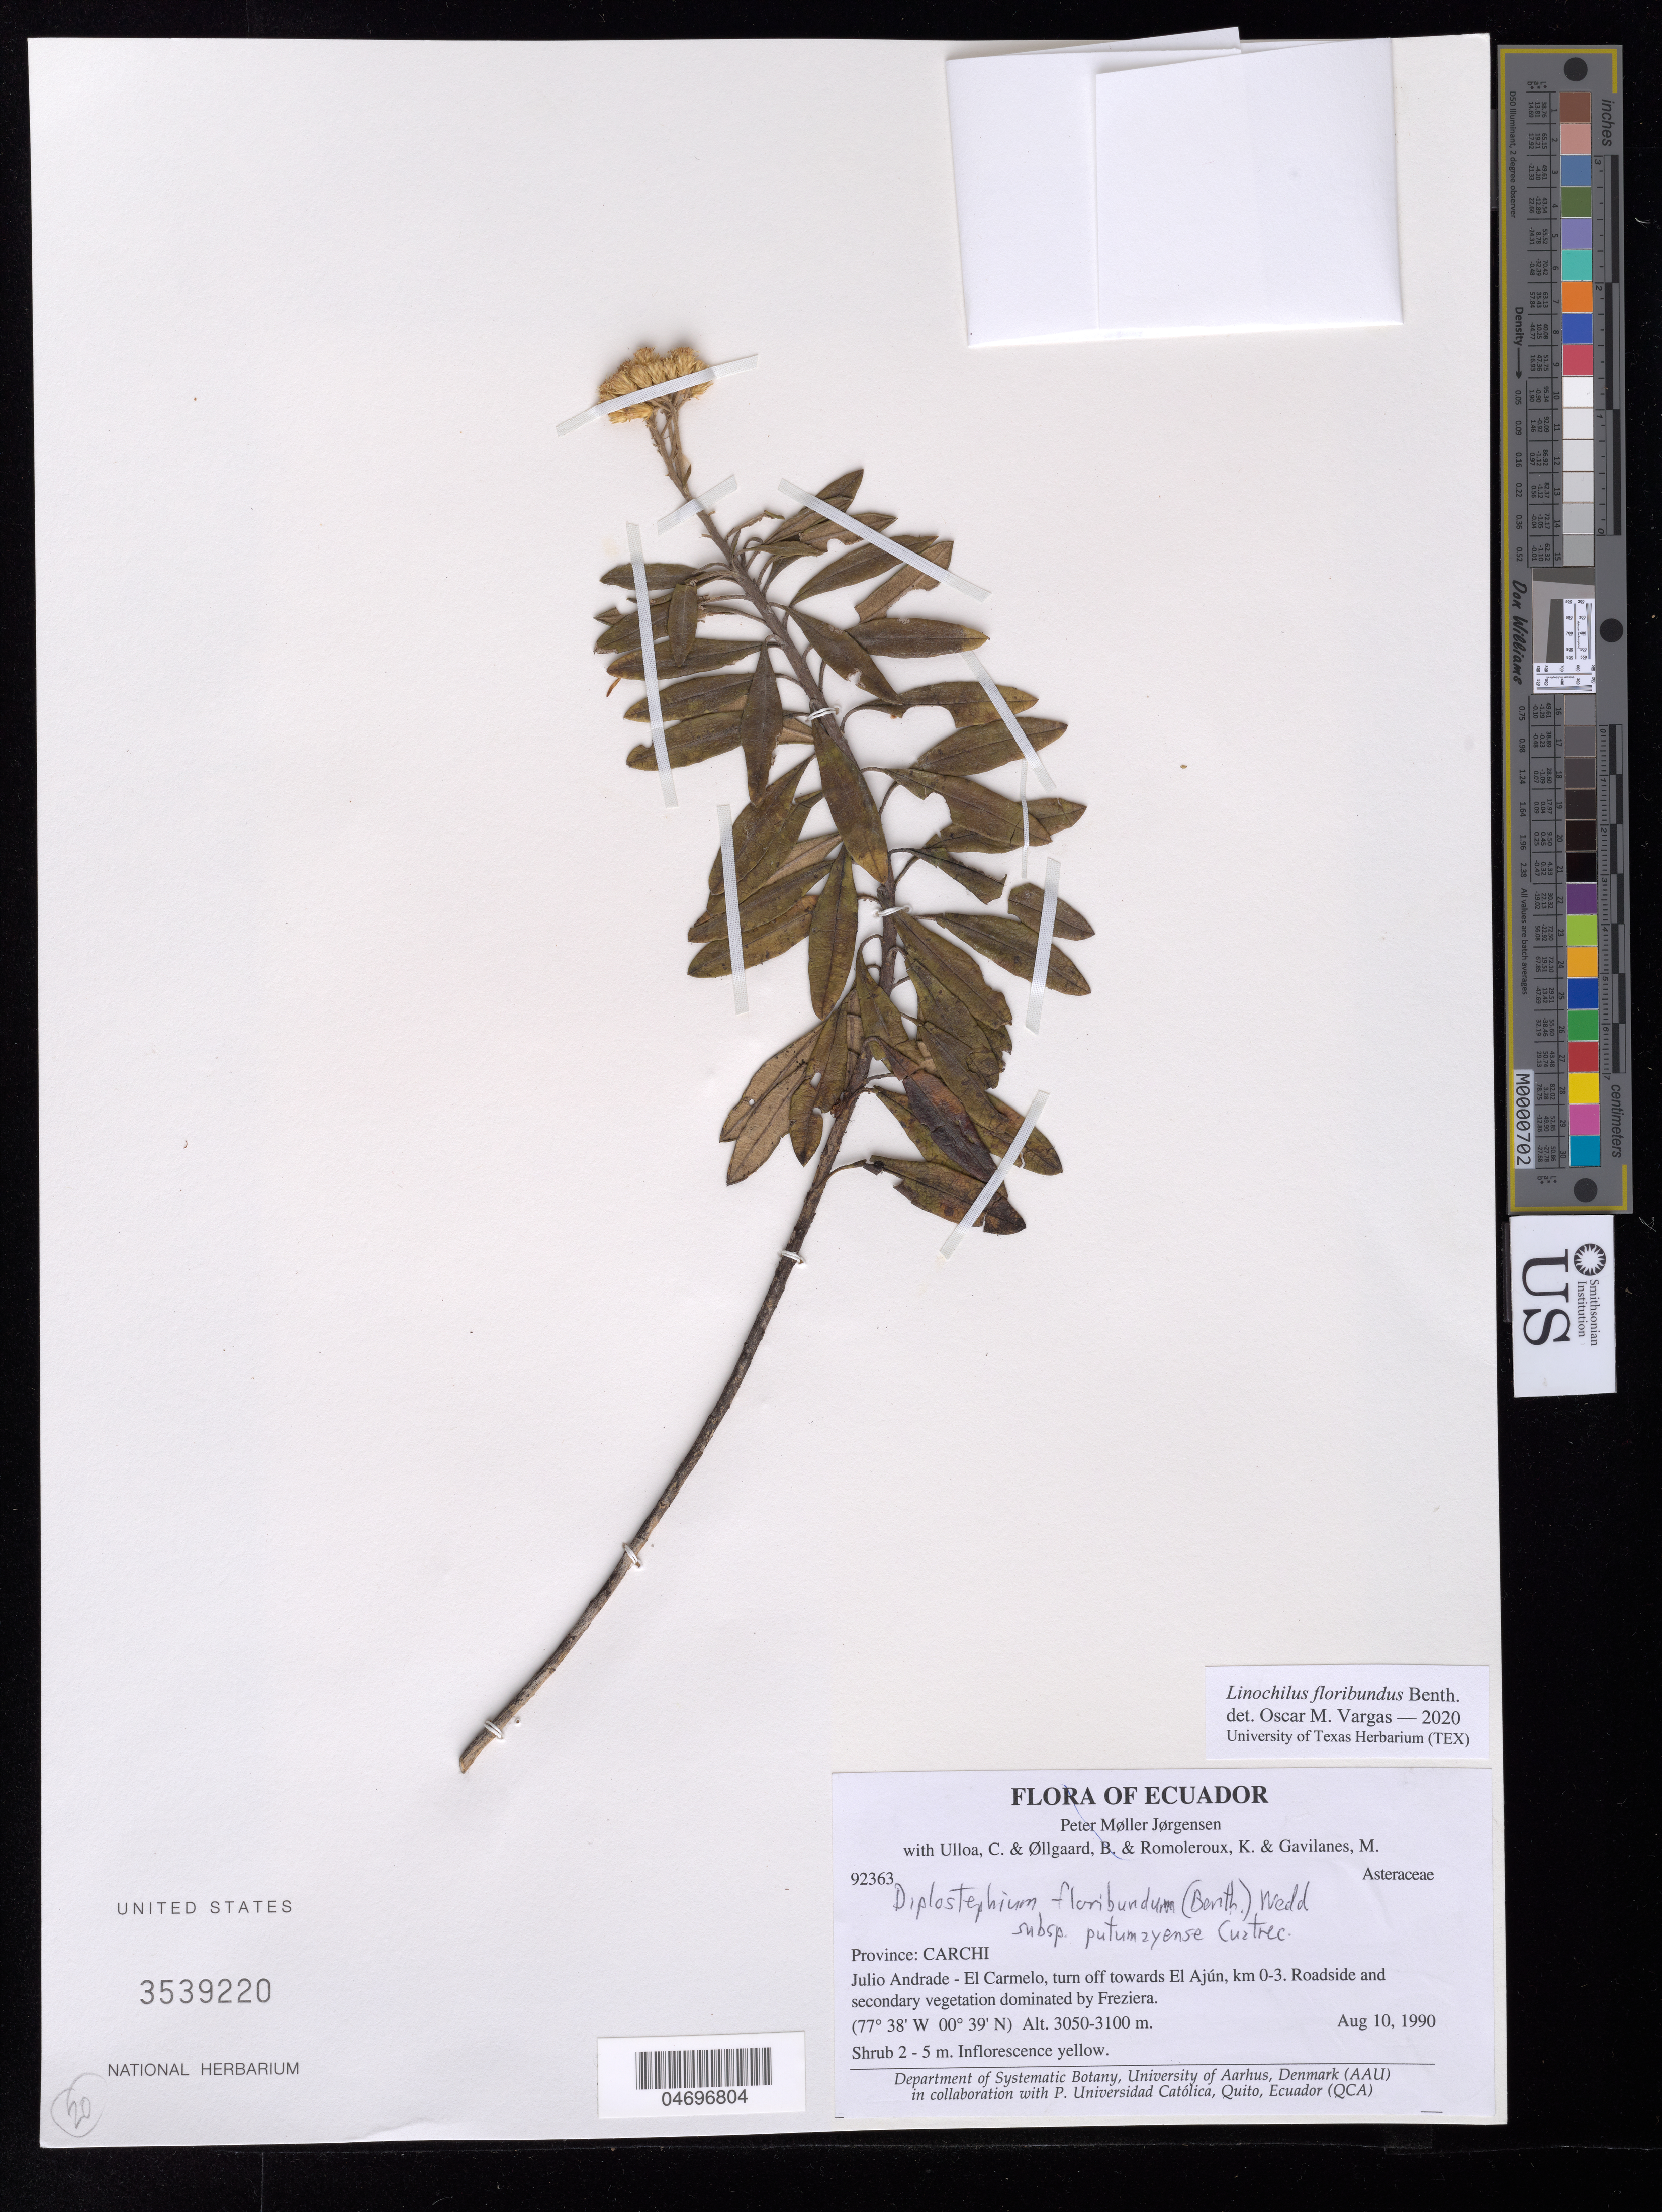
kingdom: Plantae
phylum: Tracheophyta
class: Magnoliopsida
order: Asterales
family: Asteraceae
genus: Linochilus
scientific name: Linochilus floribundus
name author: Benth.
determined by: Vargas, Oscar M.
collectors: P. Jørgensen, C. Ulloa, B. Øllgaard, K. Romoleroux & M. Gavilanes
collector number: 92363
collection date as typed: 10 August 1990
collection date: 1990-08-10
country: Ecuador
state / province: Carchi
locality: Julio Andrade - El Carmelo, turn off towards El Ajún, km 0-3.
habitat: Roadside and secondary vegetation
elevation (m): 3050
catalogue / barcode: US 3539220